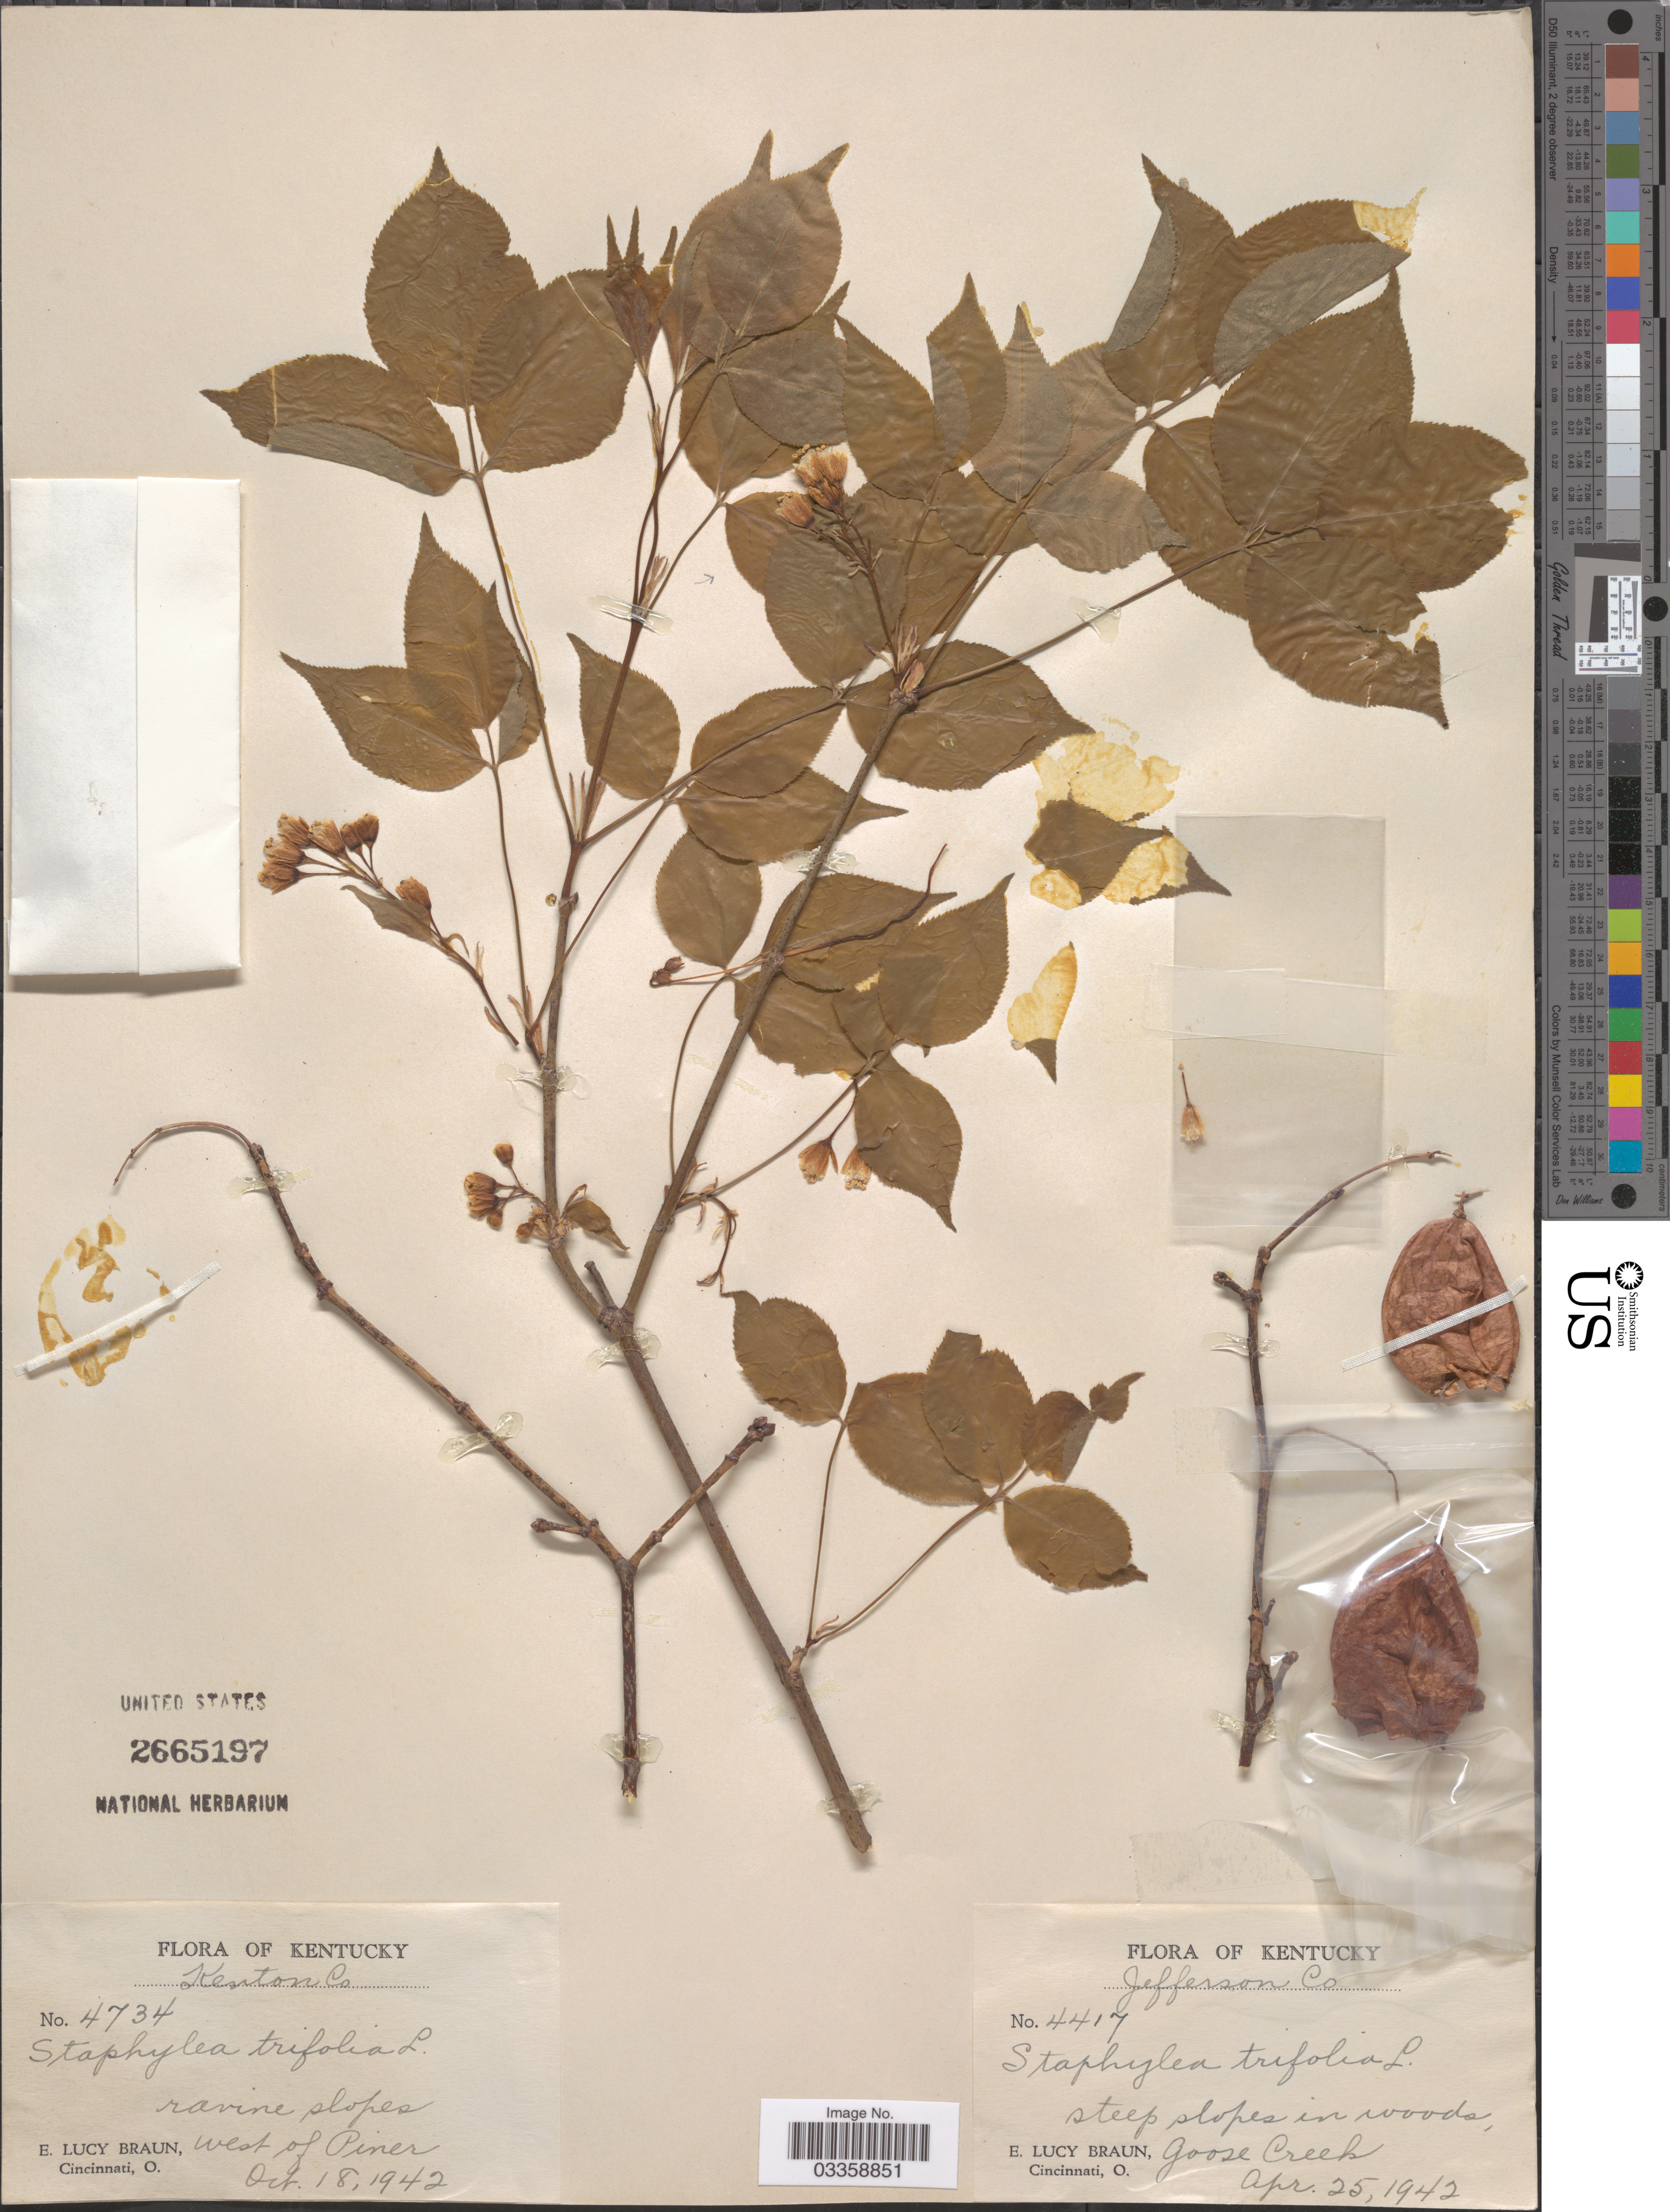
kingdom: Plantae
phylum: Tracheophyta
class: Magnoliopsida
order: Crossosomatales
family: Staphyleaceae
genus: Staphylea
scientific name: Staphylea trifolia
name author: L.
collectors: E. L. Braun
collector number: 4417/4734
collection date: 1942-04-25/1942-10-18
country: United States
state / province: Kentucky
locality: Jefferson Co. Steep slopes on woods, Goose Creek. Kenton Co. West of Piner.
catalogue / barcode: US 2665197